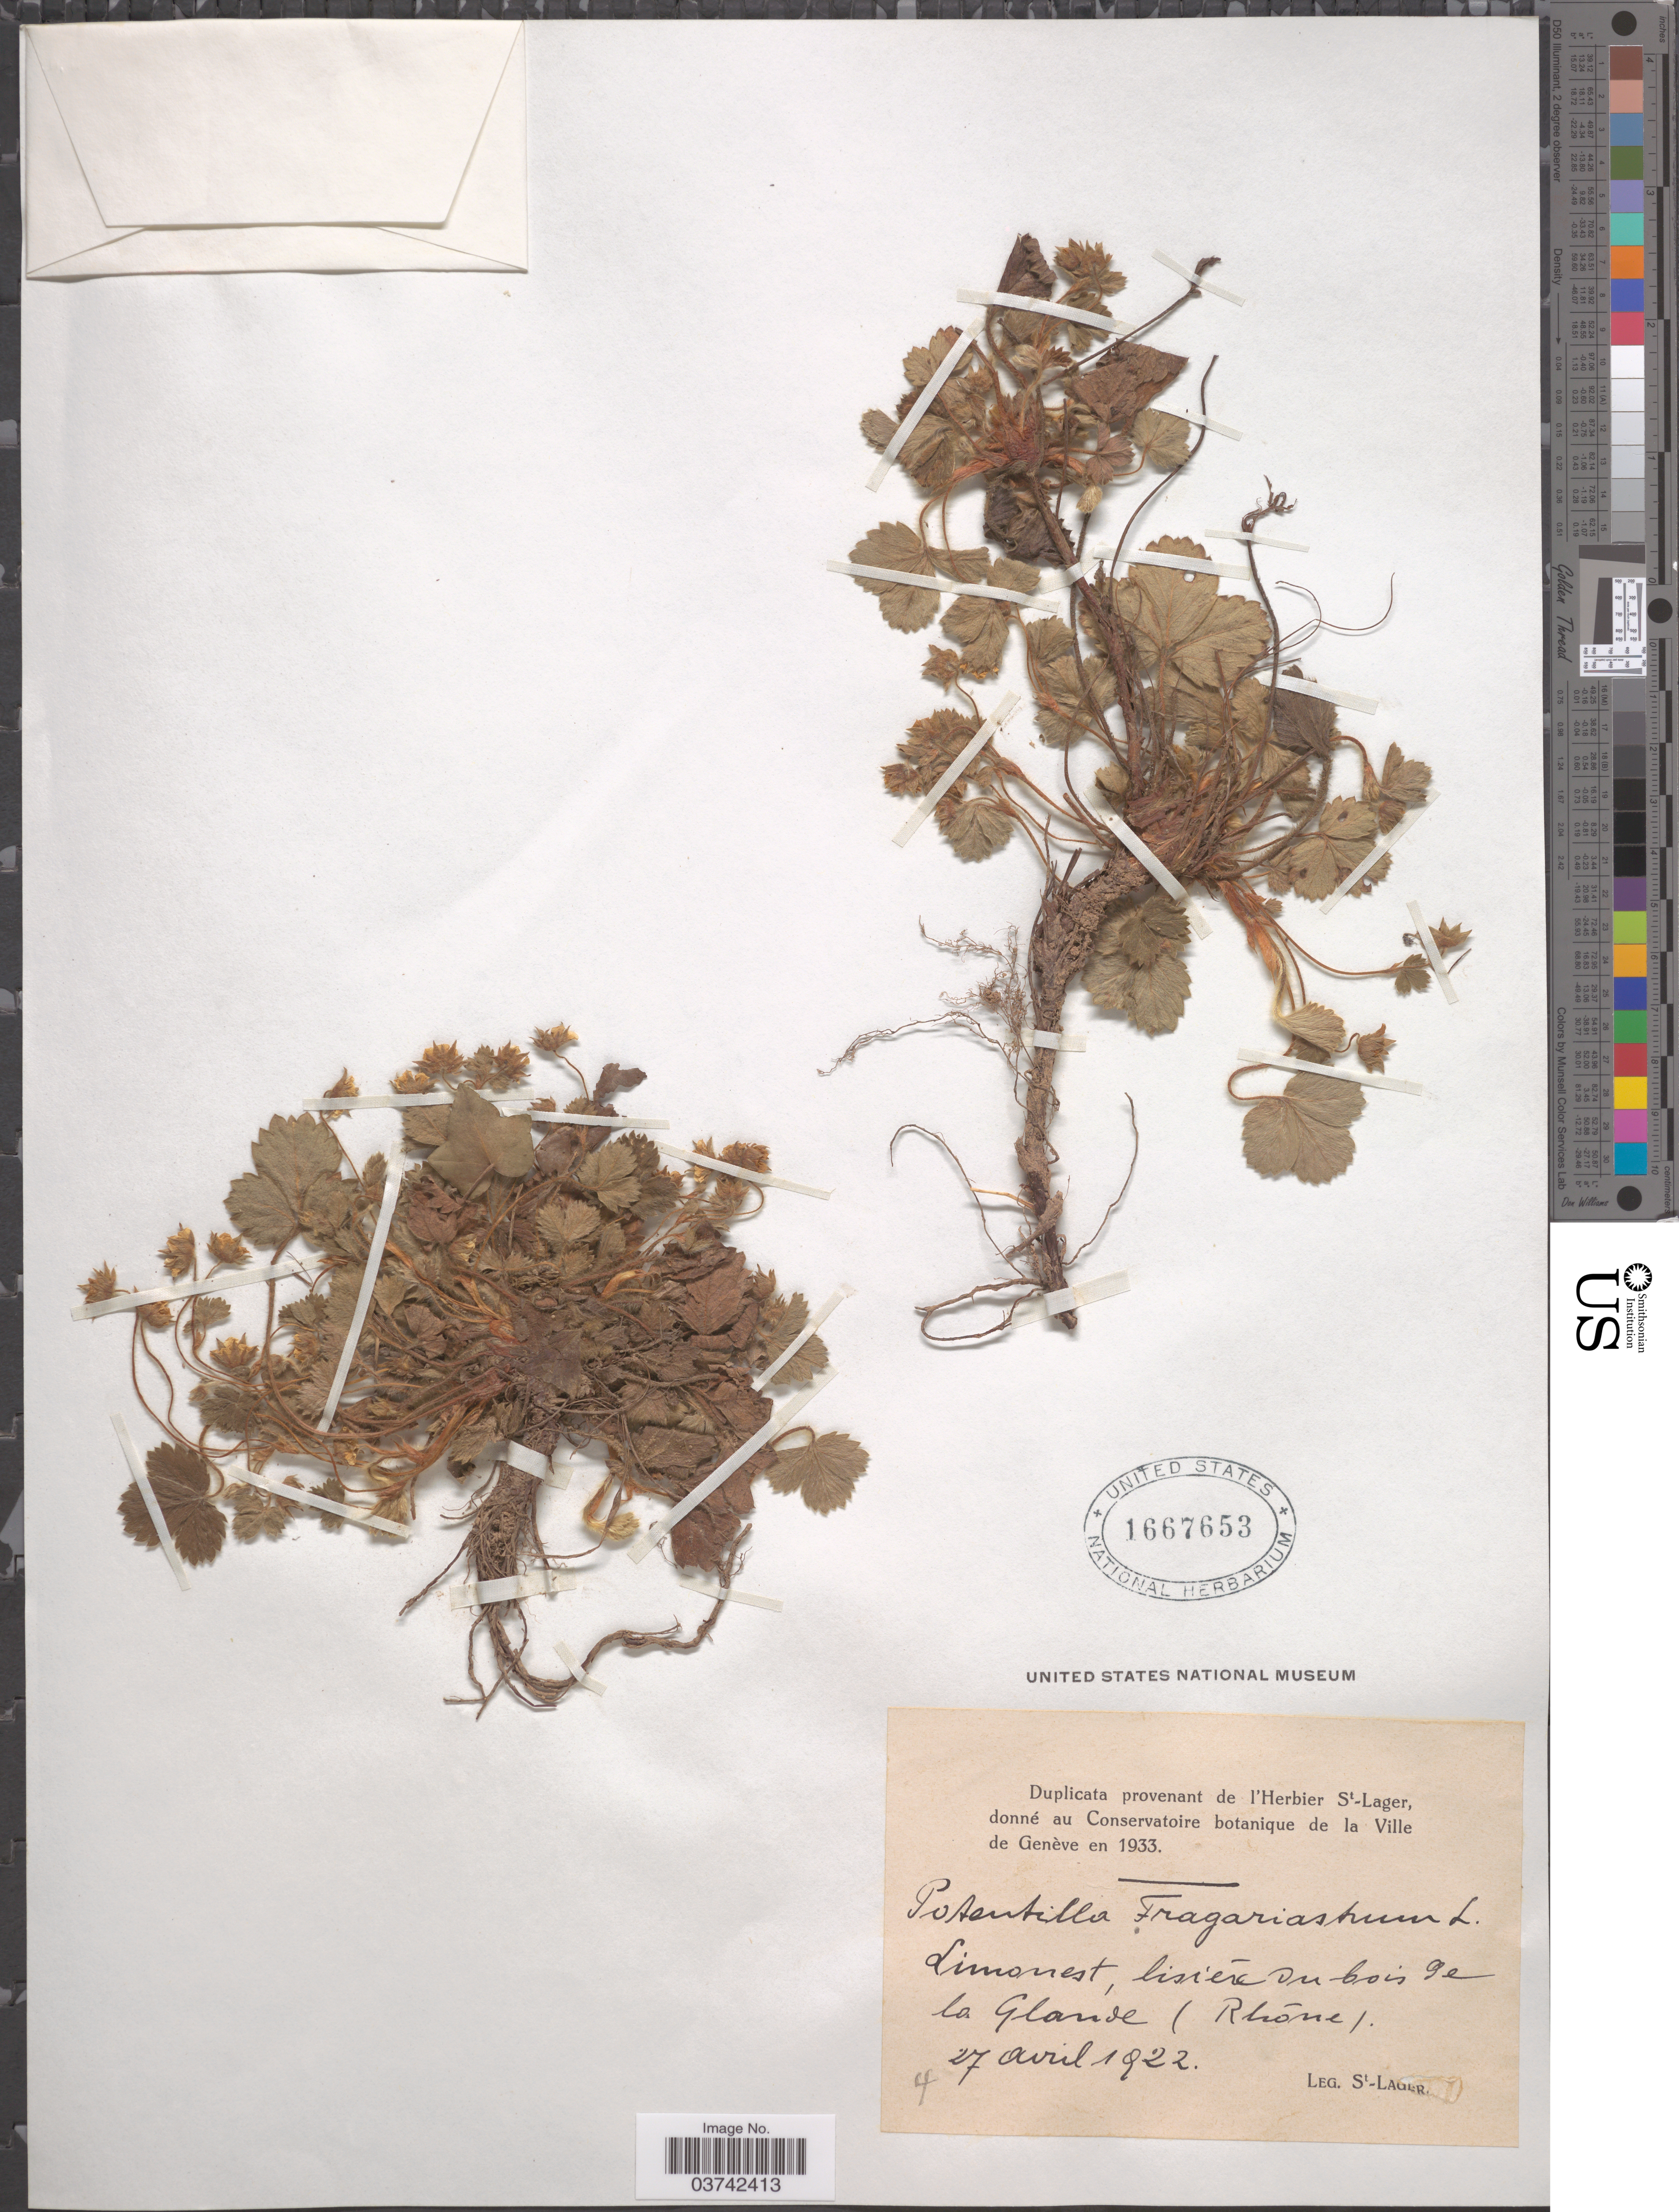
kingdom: Plantae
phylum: Tracheophyta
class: Magnoliopsida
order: Rosales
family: Rosaceae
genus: Potentilla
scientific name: Potentilla fragaria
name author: Poir.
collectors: -. St. Lager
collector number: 4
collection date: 1922-04-27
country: France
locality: Limonest, lisiére du bois de la Glaude [interpreted] (Rhône).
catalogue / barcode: US 1667653